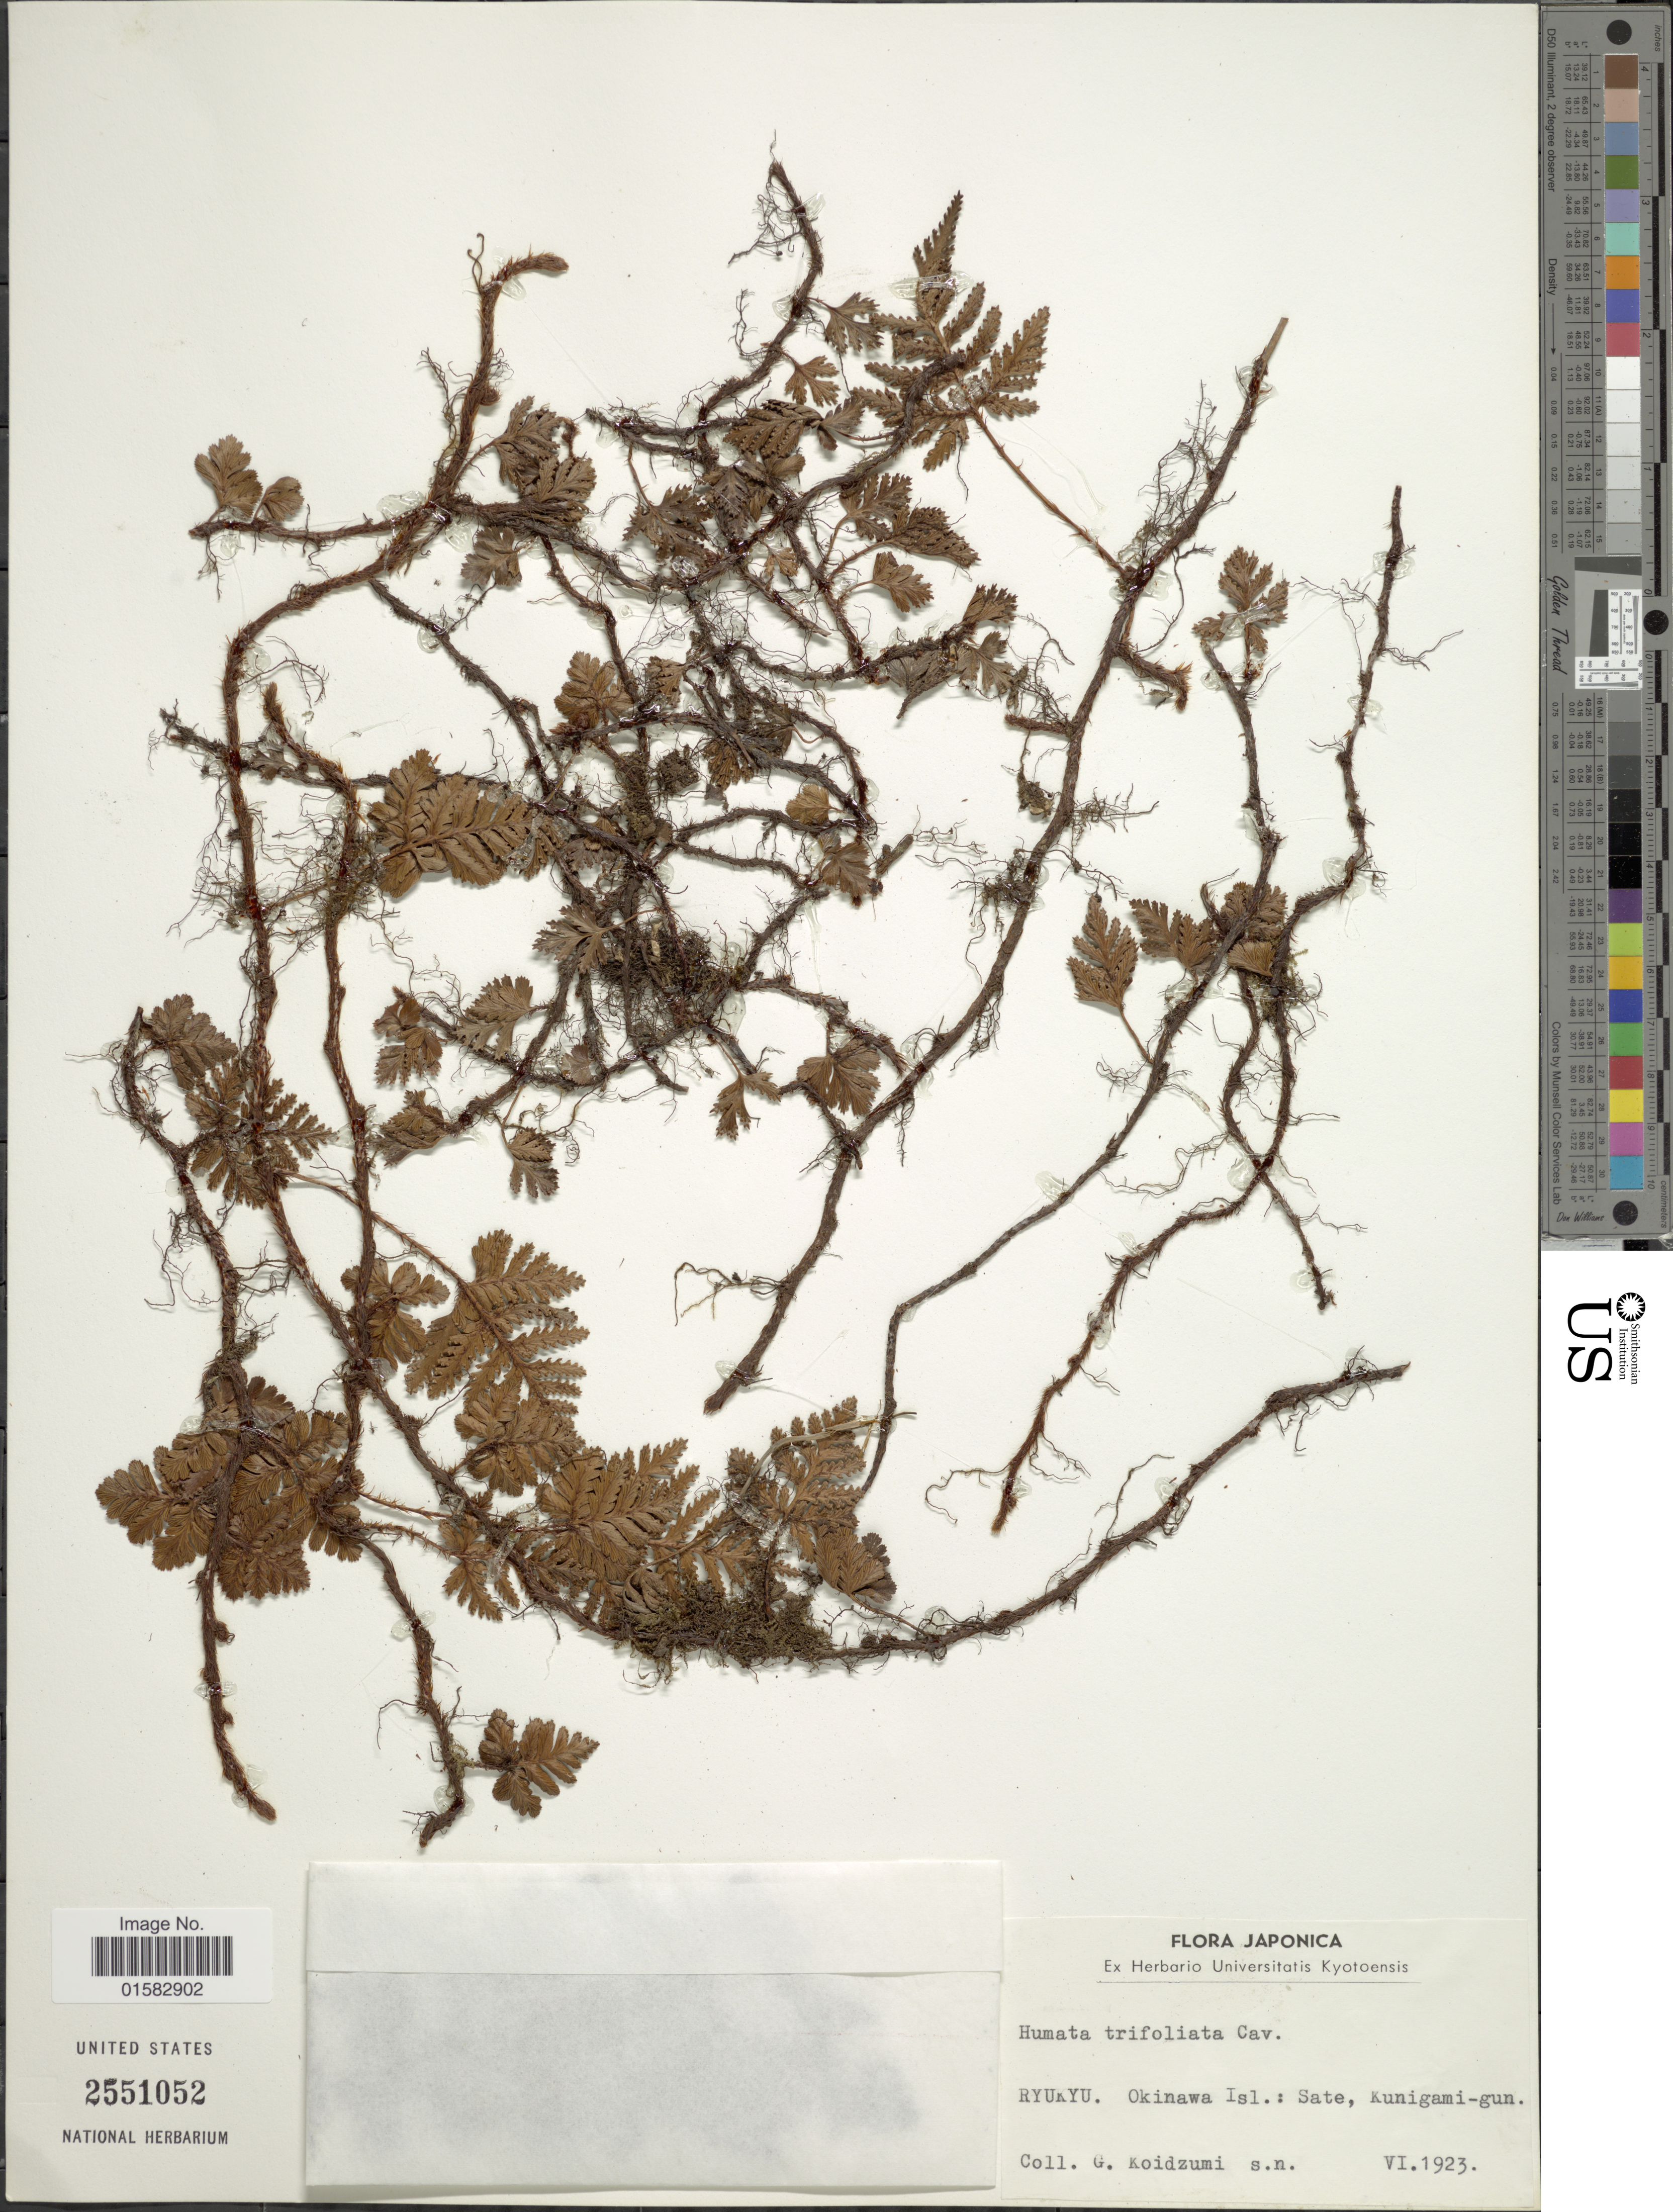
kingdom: Plantae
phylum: Tracheophyta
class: Polypodiopsida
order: Polypodiales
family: Davalliaceae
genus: Davallia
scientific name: Davallia repens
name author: (L. f.) Kuhn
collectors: G. Koidzumi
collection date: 1923-06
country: Japan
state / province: Okinawa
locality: Ryukyu: Sate, Kunigami-gun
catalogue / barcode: US 2551052